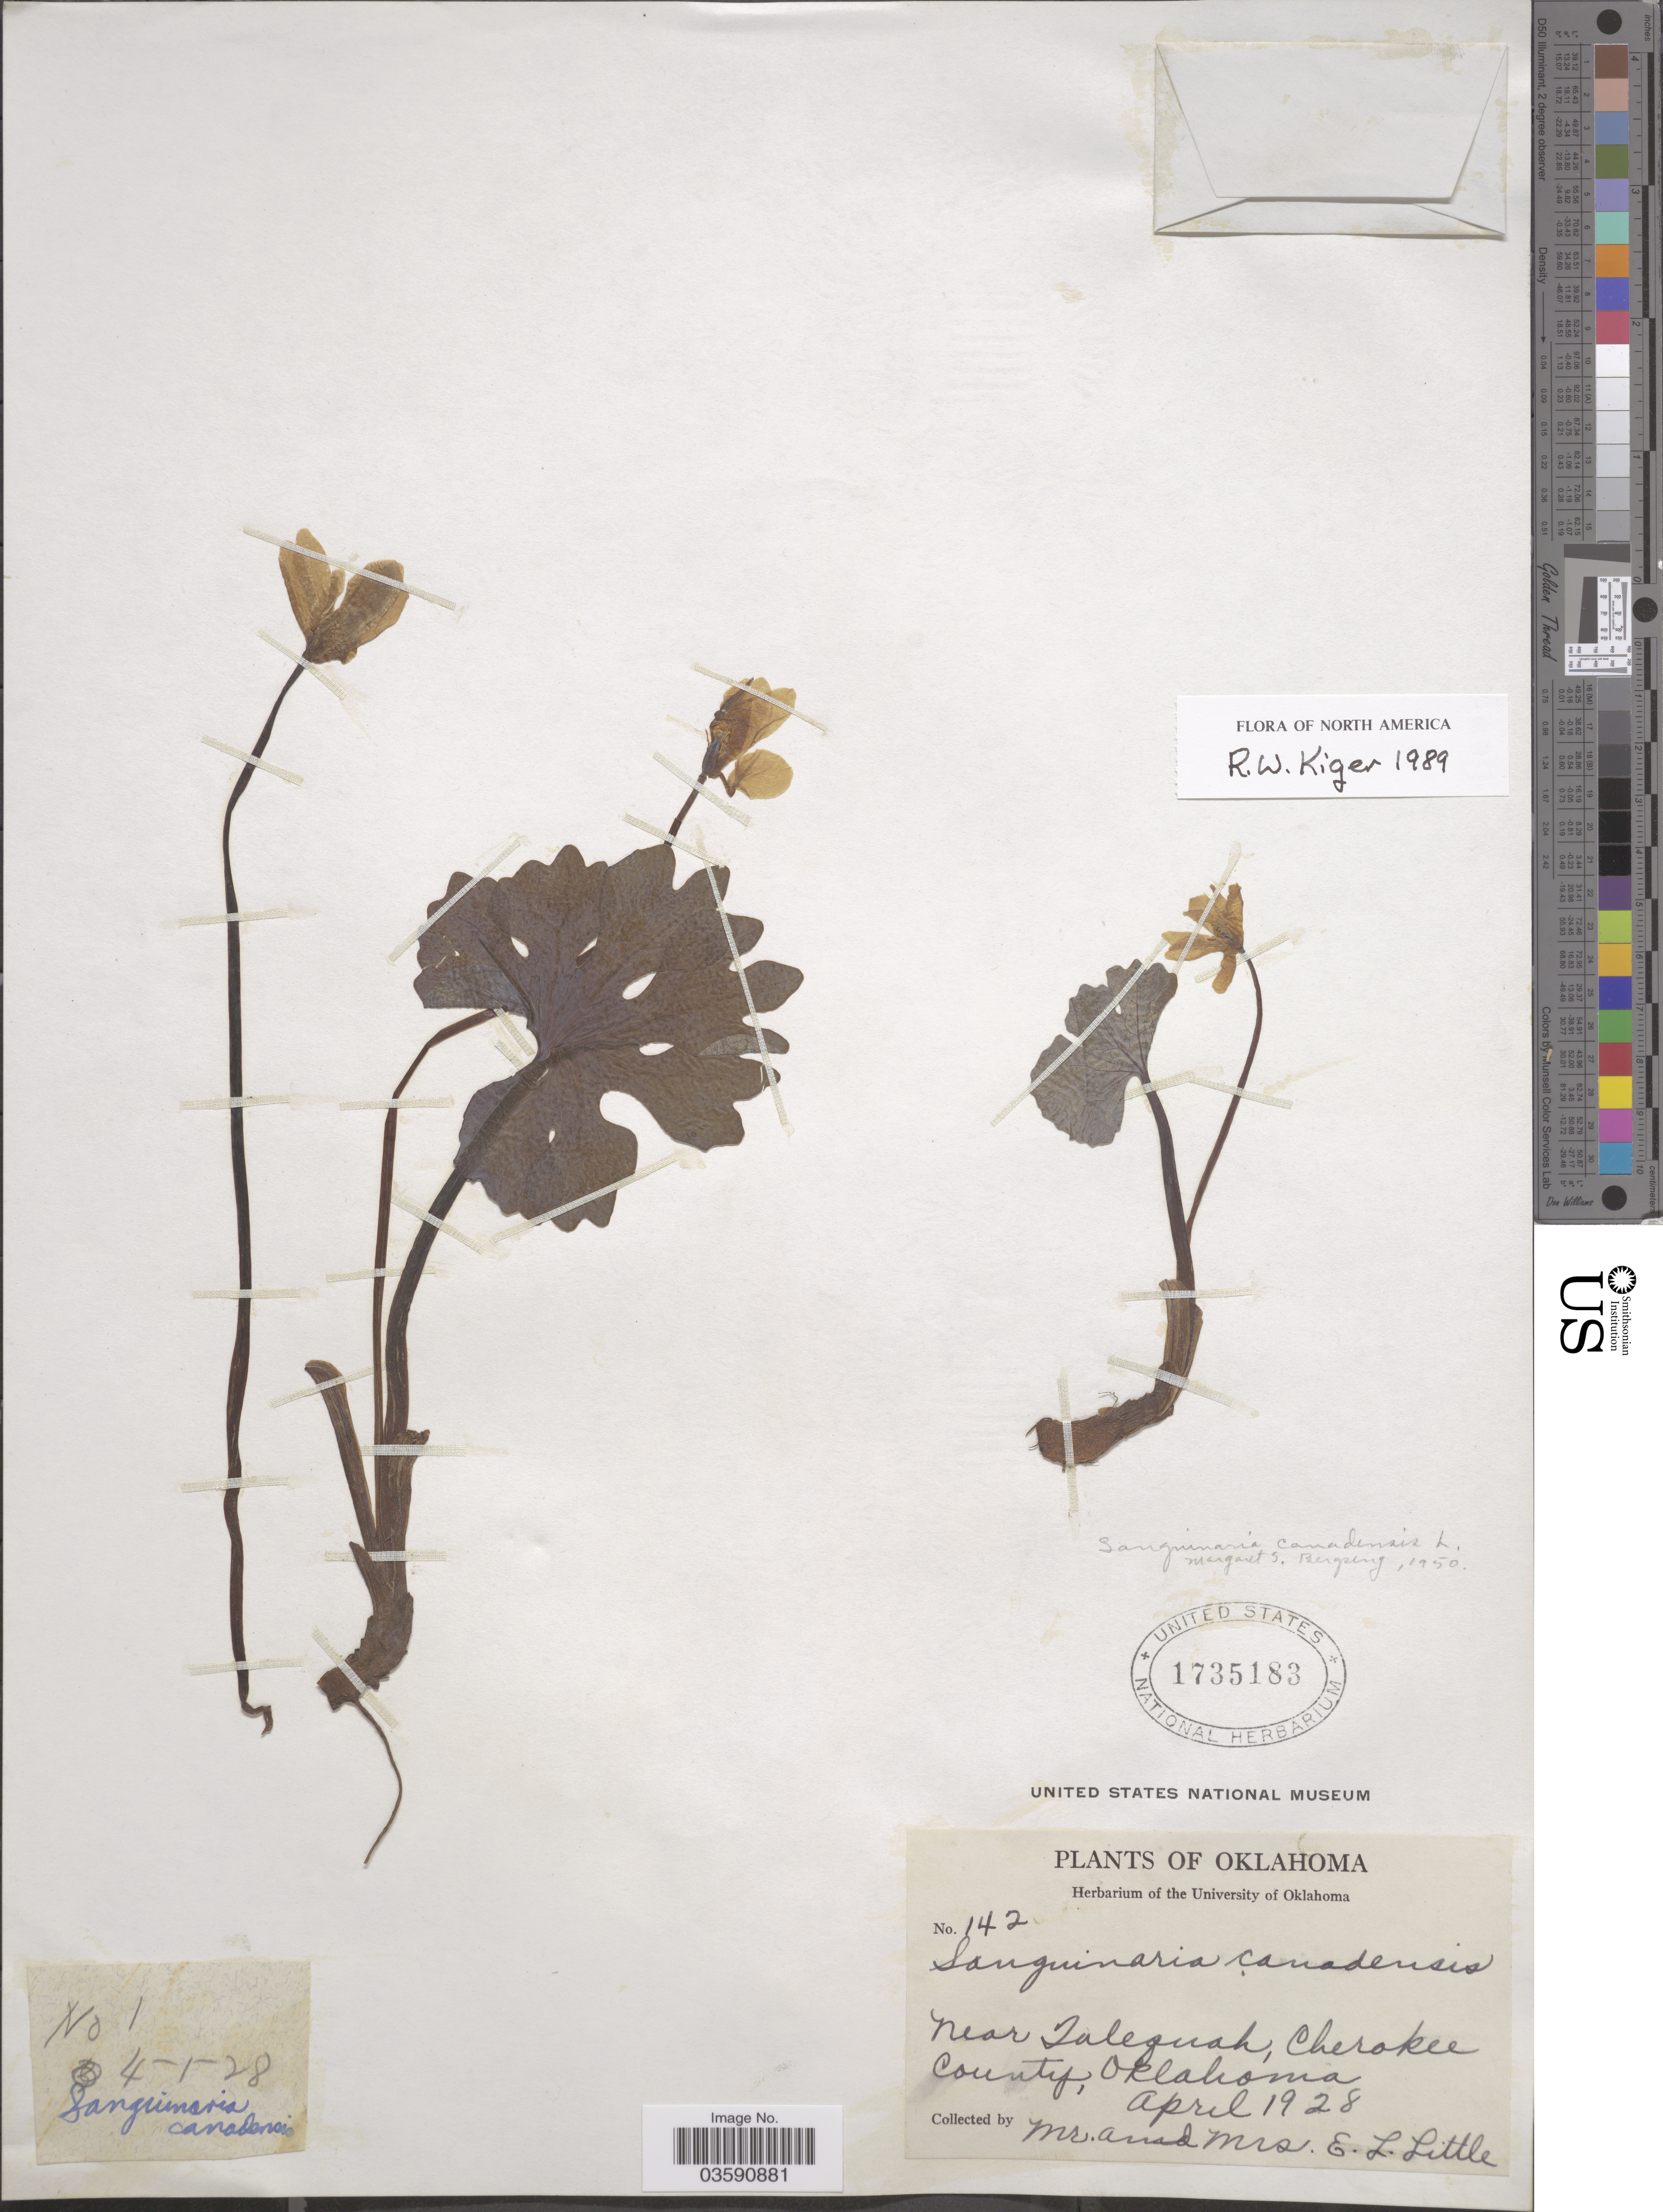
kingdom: Plantae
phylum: Tracheophyta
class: Magnoliopsida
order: Ranunculales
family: Papaveraceae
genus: Sanguinaria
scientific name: Sanguinaria canadensis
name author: L.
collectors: E. L. Little & R. R. Little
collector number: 1/142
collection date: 1928-01-04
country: United States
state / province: Oklahoma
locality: Near Talequah, Cherokee County.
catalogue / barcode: US 1735183